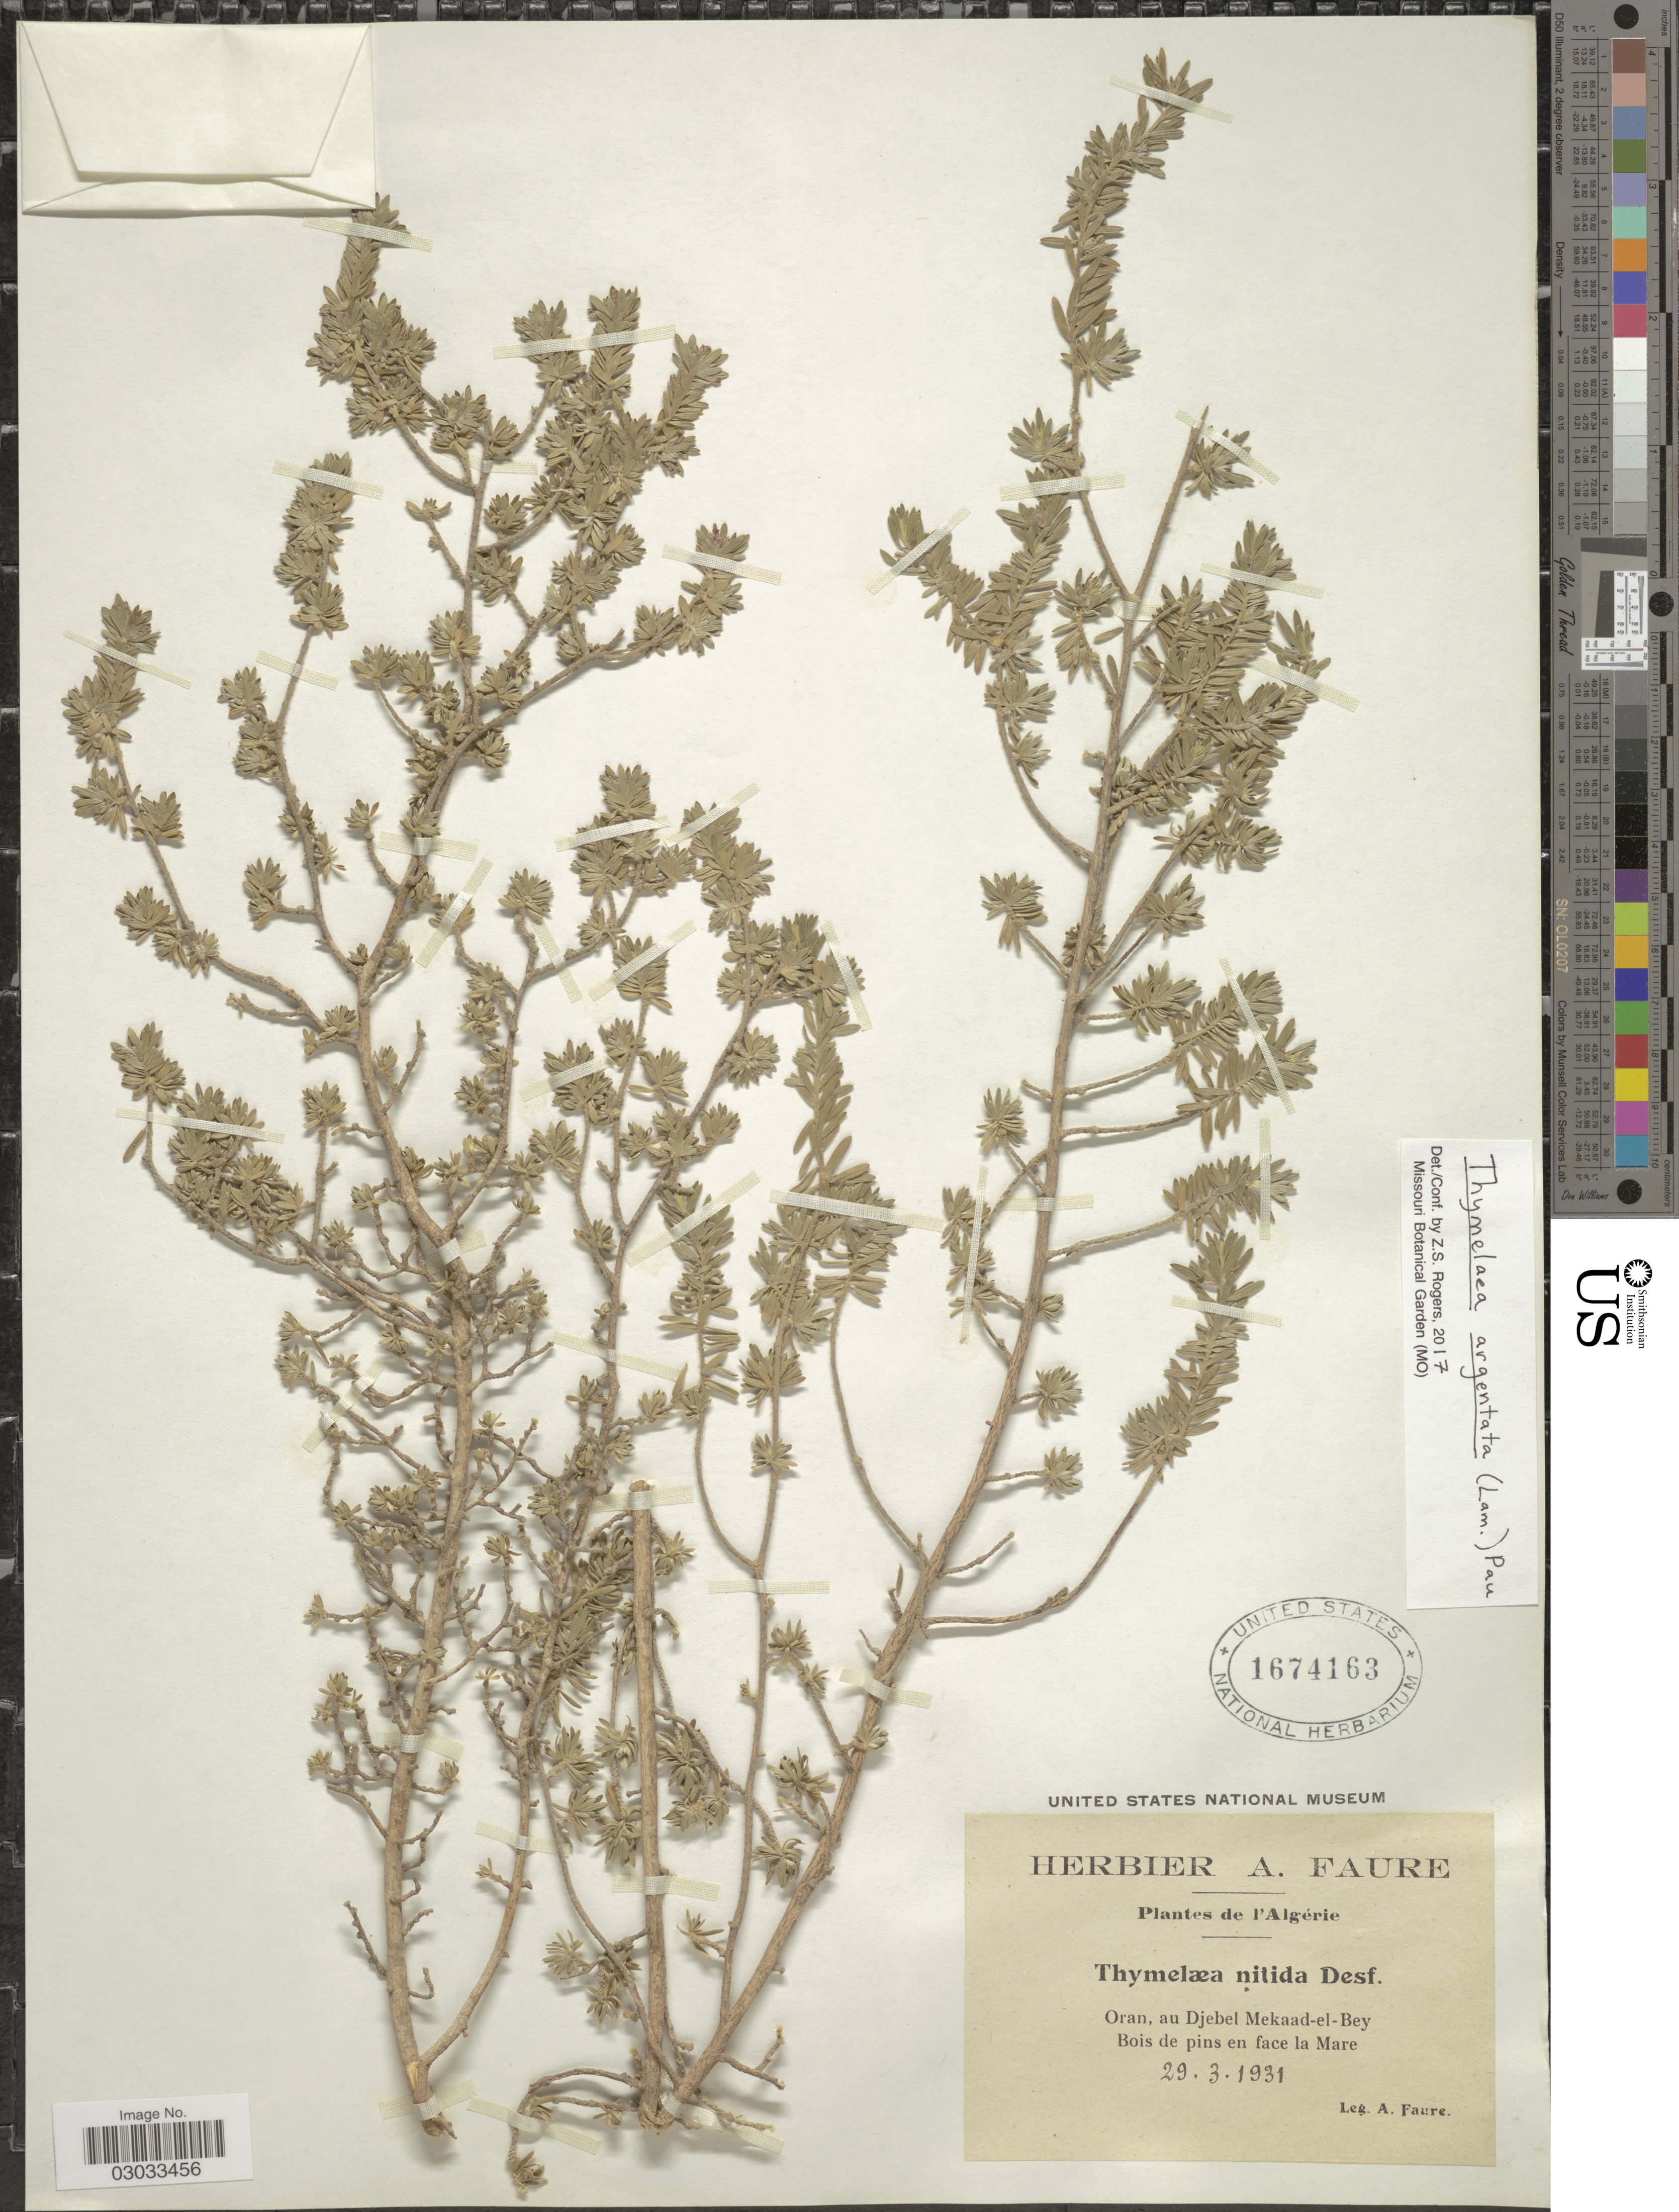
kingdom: Plantae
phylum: Tracheophyta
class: Magnoliopsida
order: Malvales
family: Thymelaeaceae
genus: Thymelaea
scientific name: Thymelaea argentata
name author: (Lam.) Pau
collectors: A. Faure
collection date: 1931-03-29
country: Algeria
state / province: Oran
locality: Au Djebel Mekaad-el-Bey. Bois de pins en face la Mare.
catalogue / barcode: US 1674163